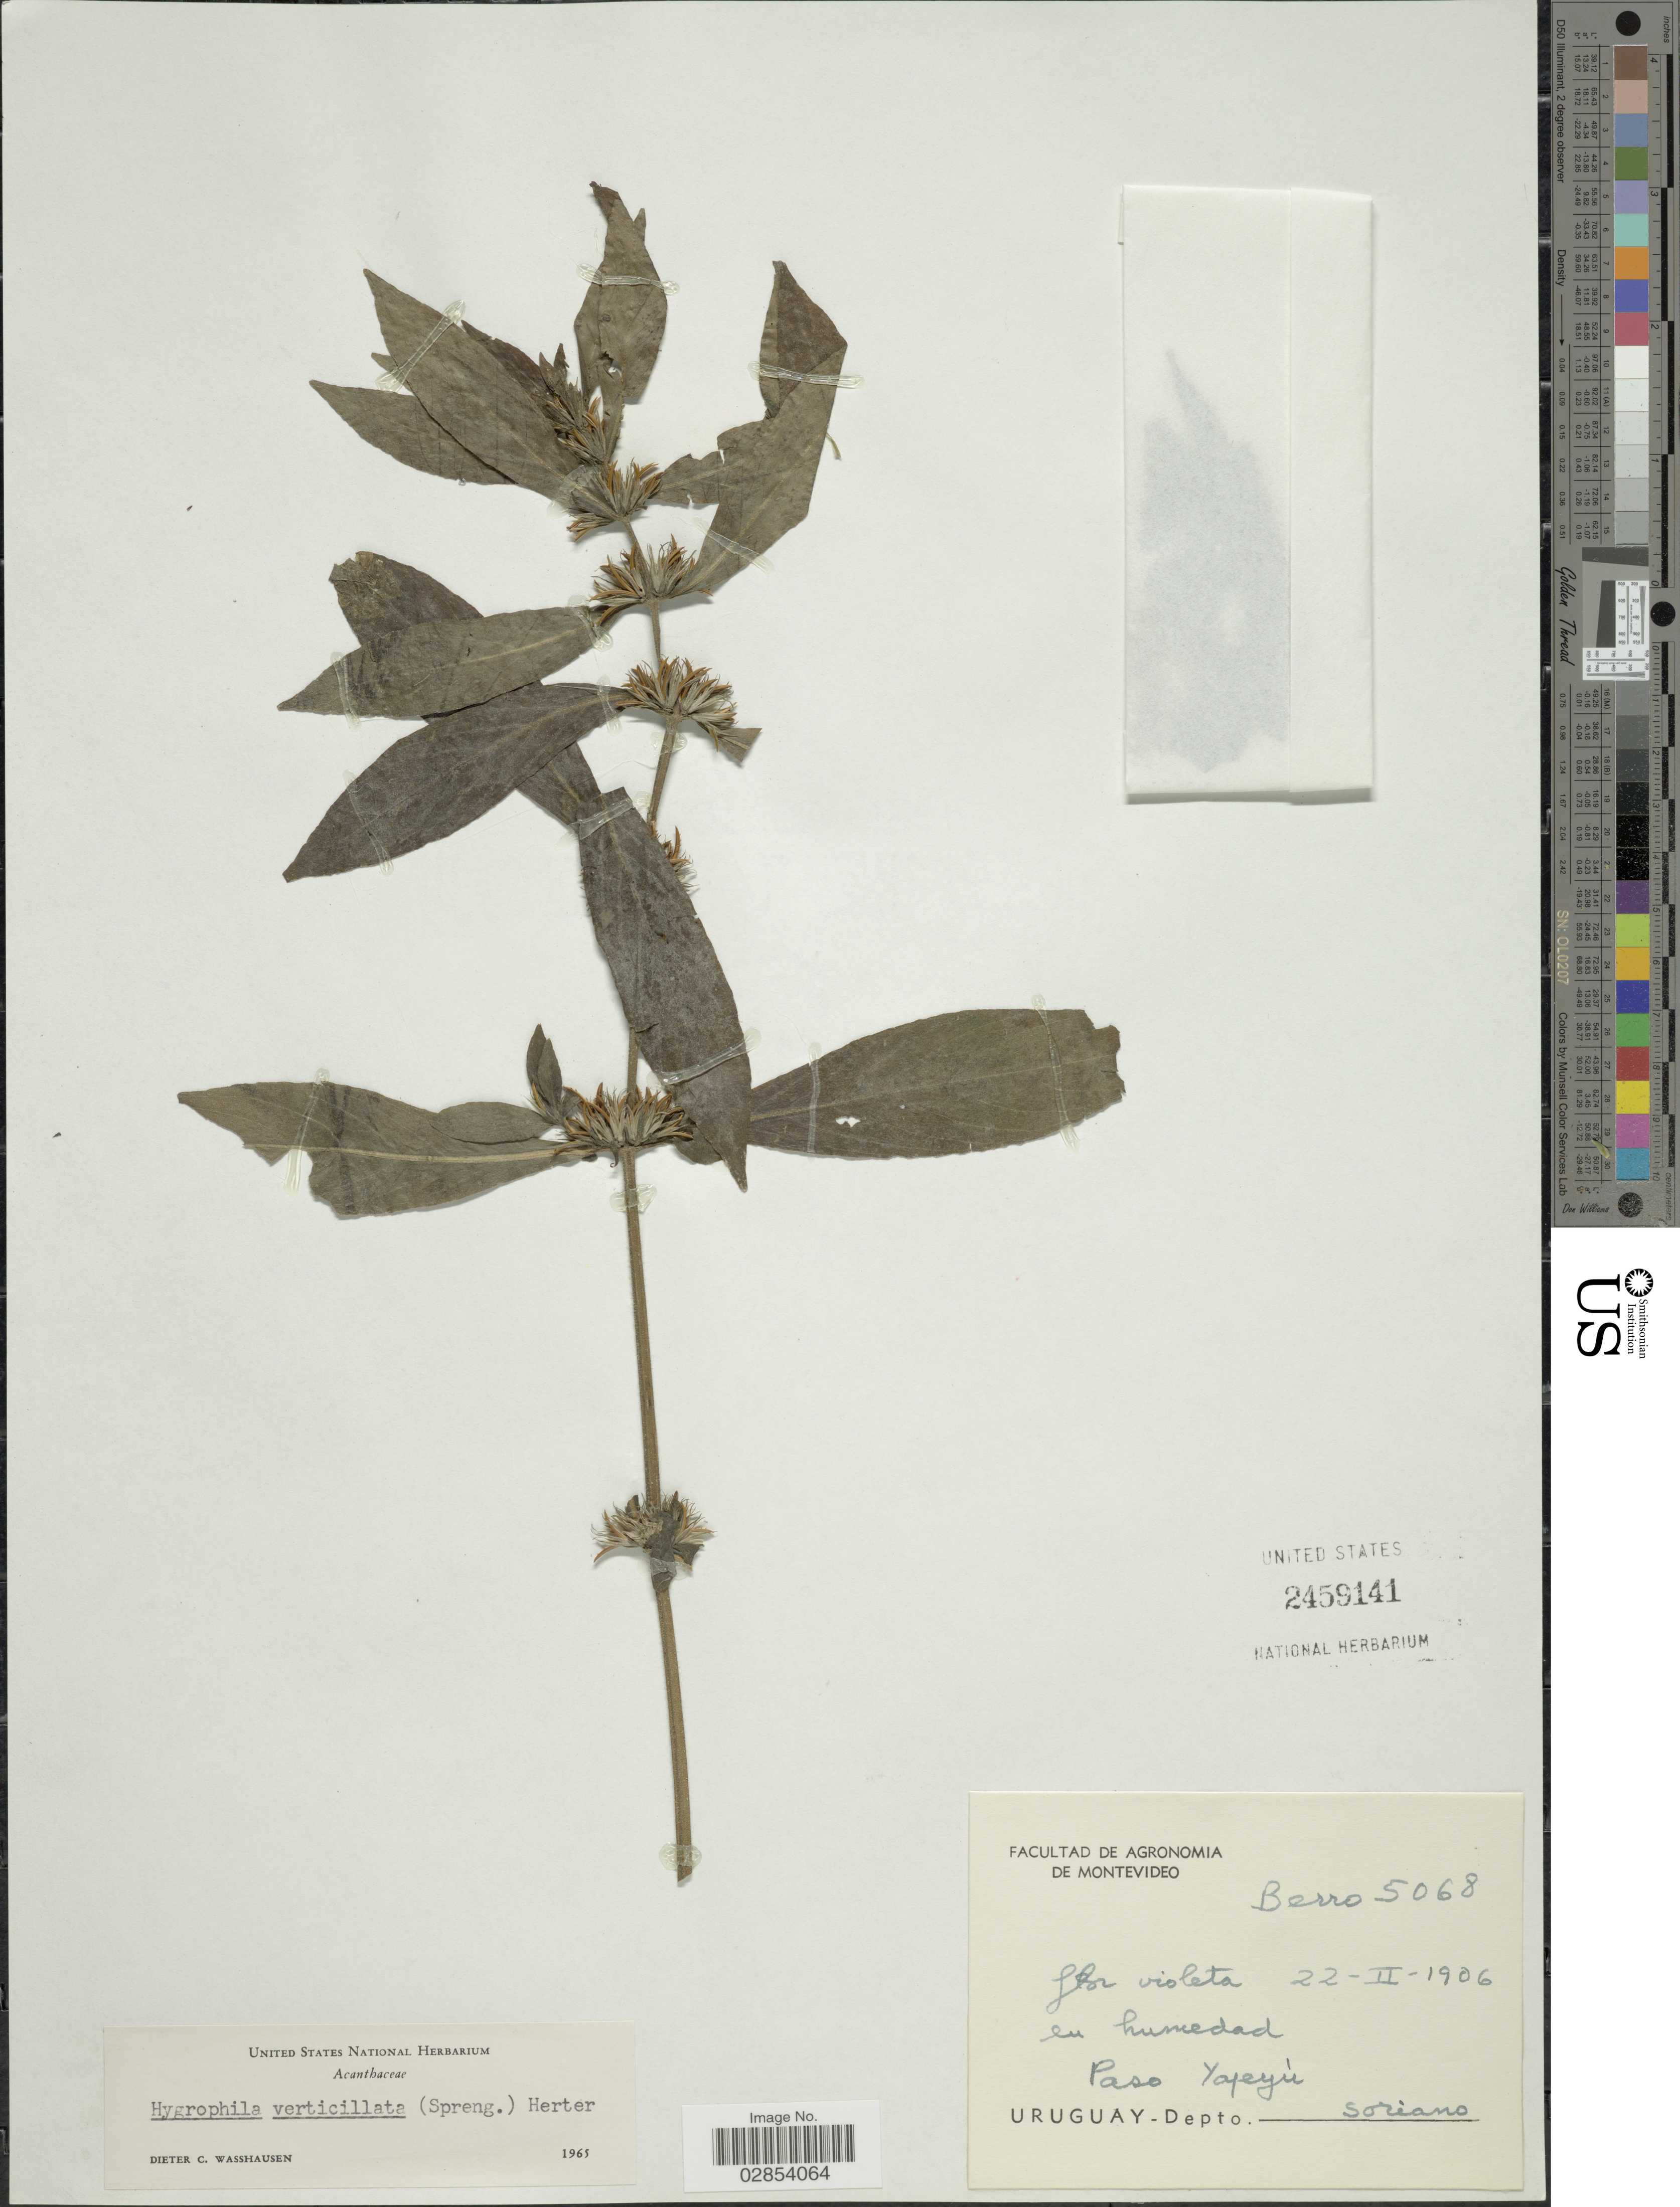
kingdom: Plantae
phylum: Tracheophyta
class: Magnoliopsida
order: Lamiales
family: Acanthaceae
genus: Hygrophila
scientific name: Hygrophila costata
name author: Nees & T. Nees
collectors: Berro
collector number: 5068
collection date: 1906-02-22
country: Uruguay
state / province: Soriano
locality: Paso Yapeyú, Depto. Soriano.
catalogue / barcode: US 2459141